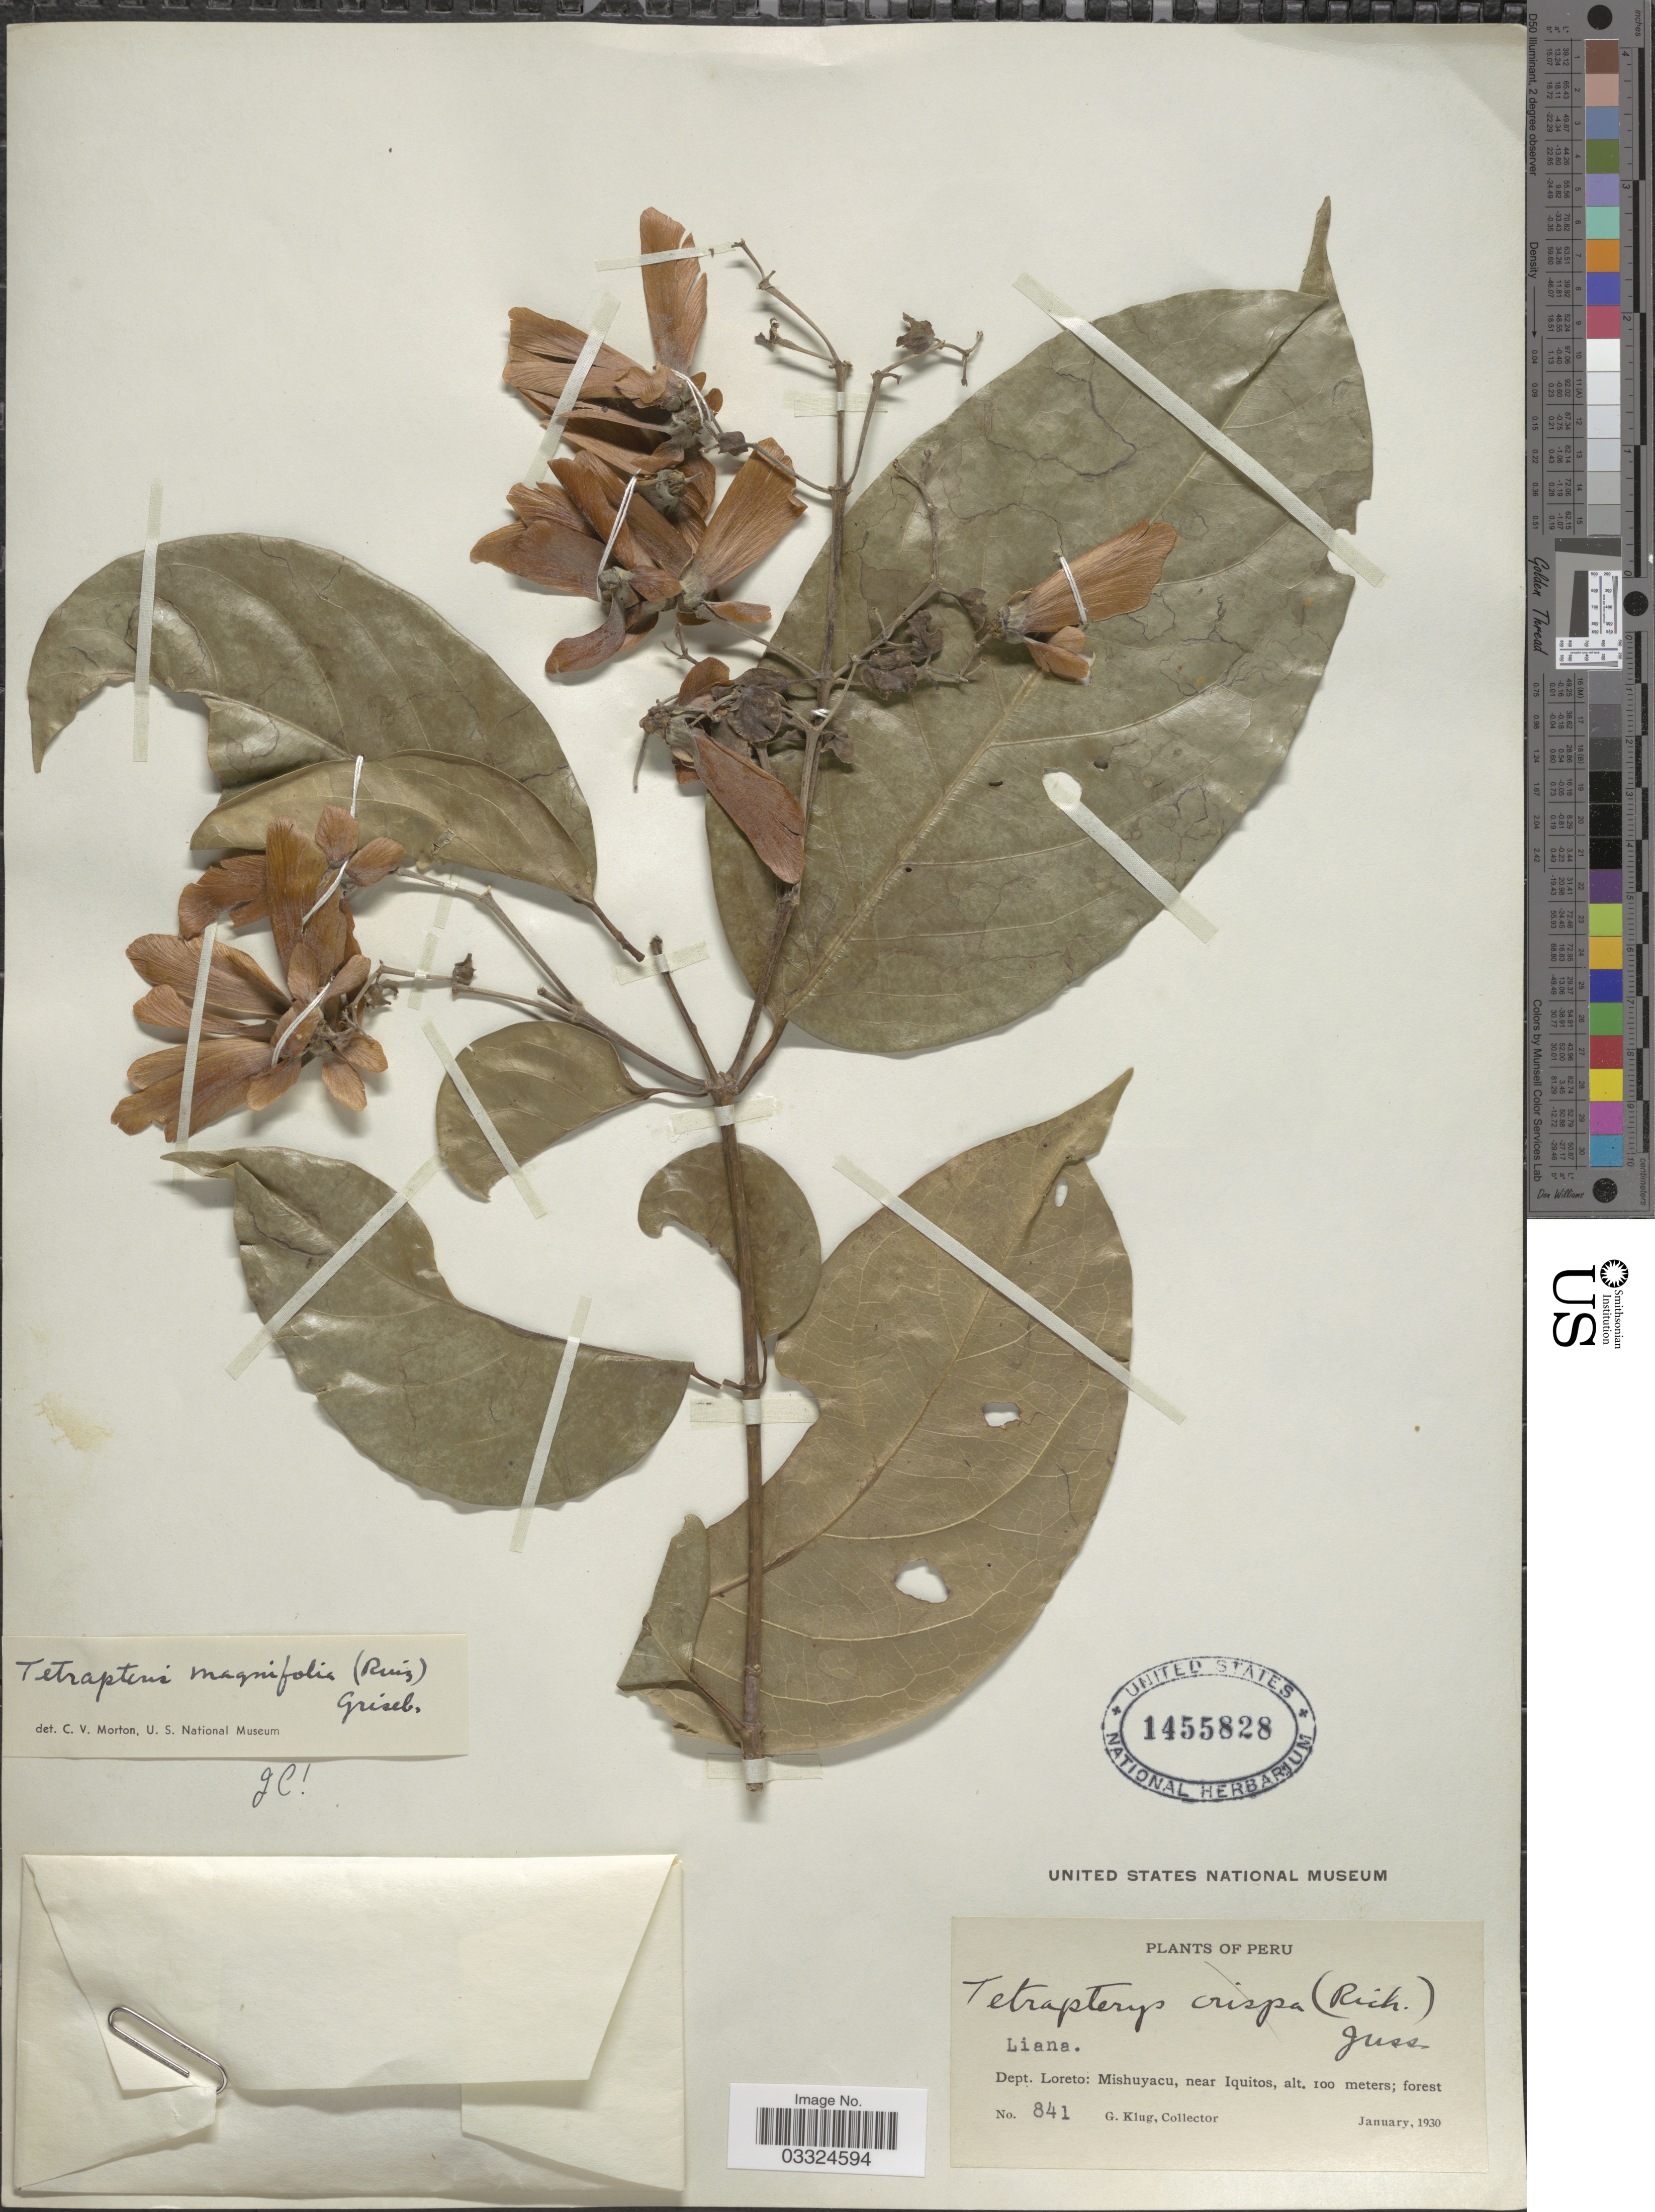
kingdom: Plantae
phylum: Tracheophyta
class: Magnoliopsida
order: Malpighiales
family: Malpighiaceae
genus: Tetrapterys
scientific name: Tetrapterys magnifolia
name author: Ruiz ex Griseb.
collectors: G. Klug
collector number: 841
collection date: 1930-01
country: Peru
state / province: Loreto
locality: Dept. Loreto: Mishuyacu, near Iquitos.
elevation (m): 100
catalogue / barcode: US 1455828